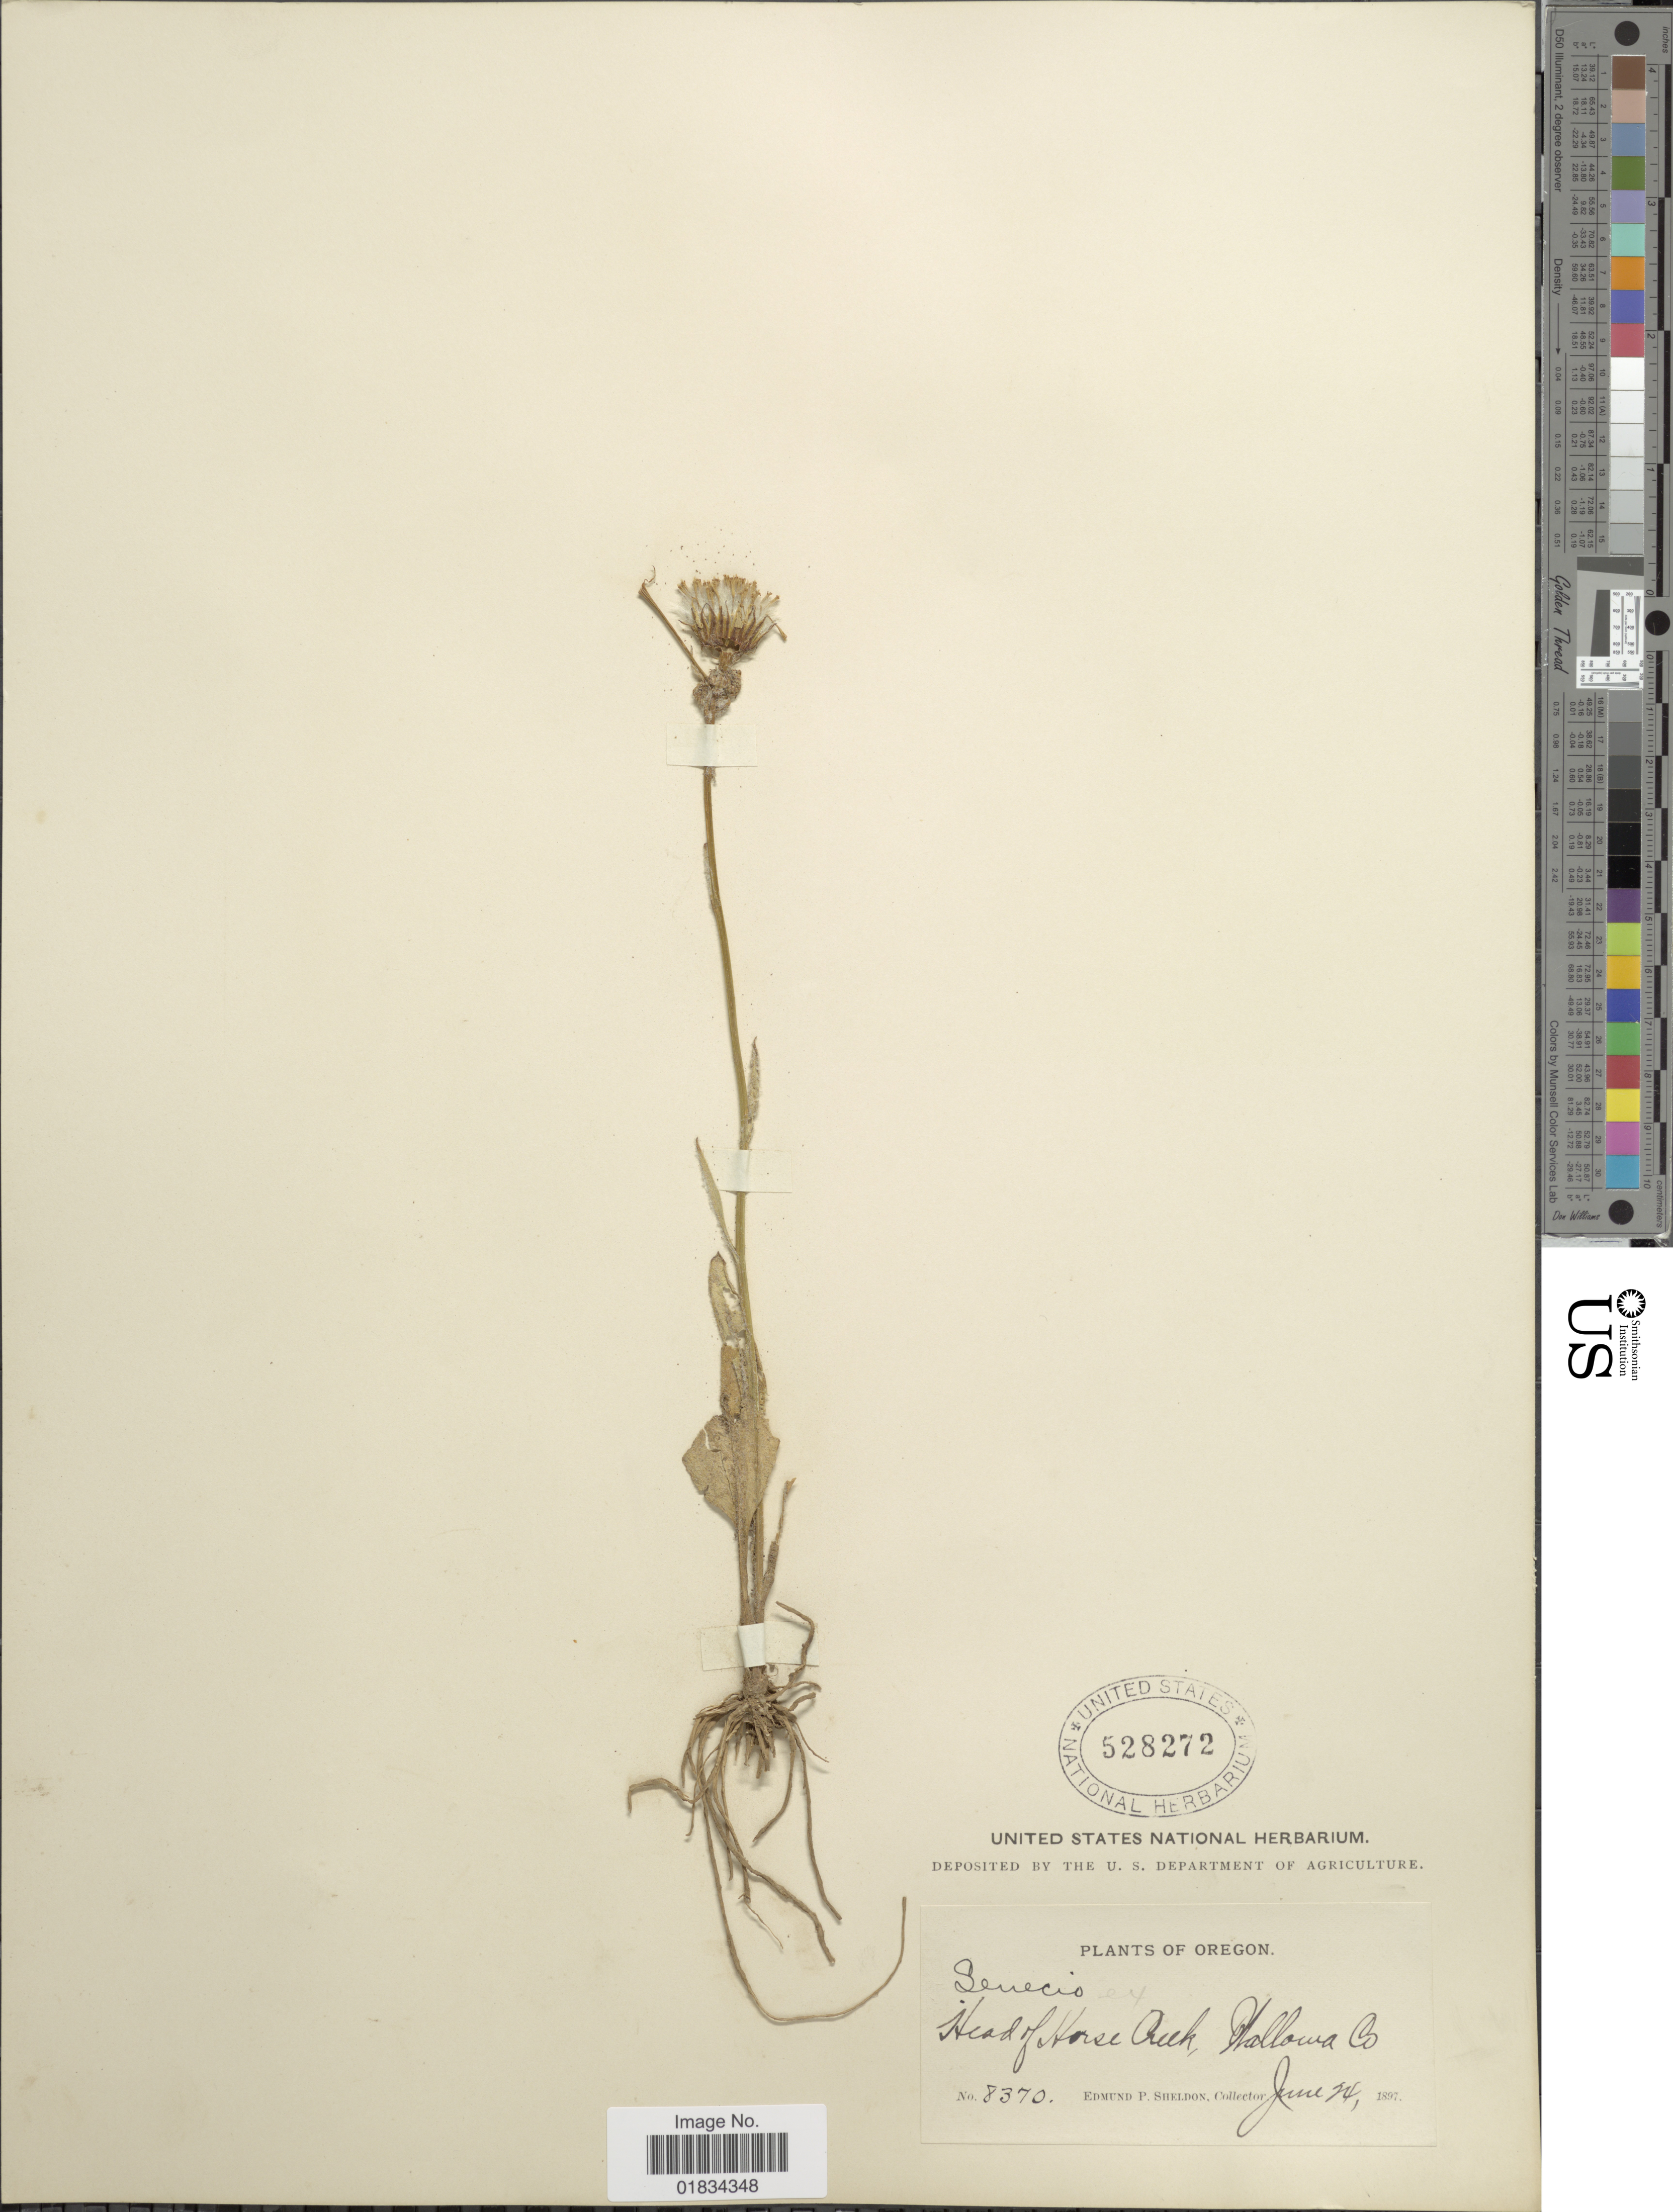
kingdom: Plantae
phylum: Tracheophyta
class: Magnoliopsida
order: Asterales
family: Asteraceae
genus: Senecio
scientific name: Senecio integerrimus var. ochroleucus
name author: (A. Gray) Cronq.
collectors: E. P. Sheldon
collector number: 8370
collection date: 1897-06-24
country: United States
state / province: Oregon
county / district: Wallowa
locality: Head of Horse Creek, Wallowa Co.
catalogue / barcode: US 528272